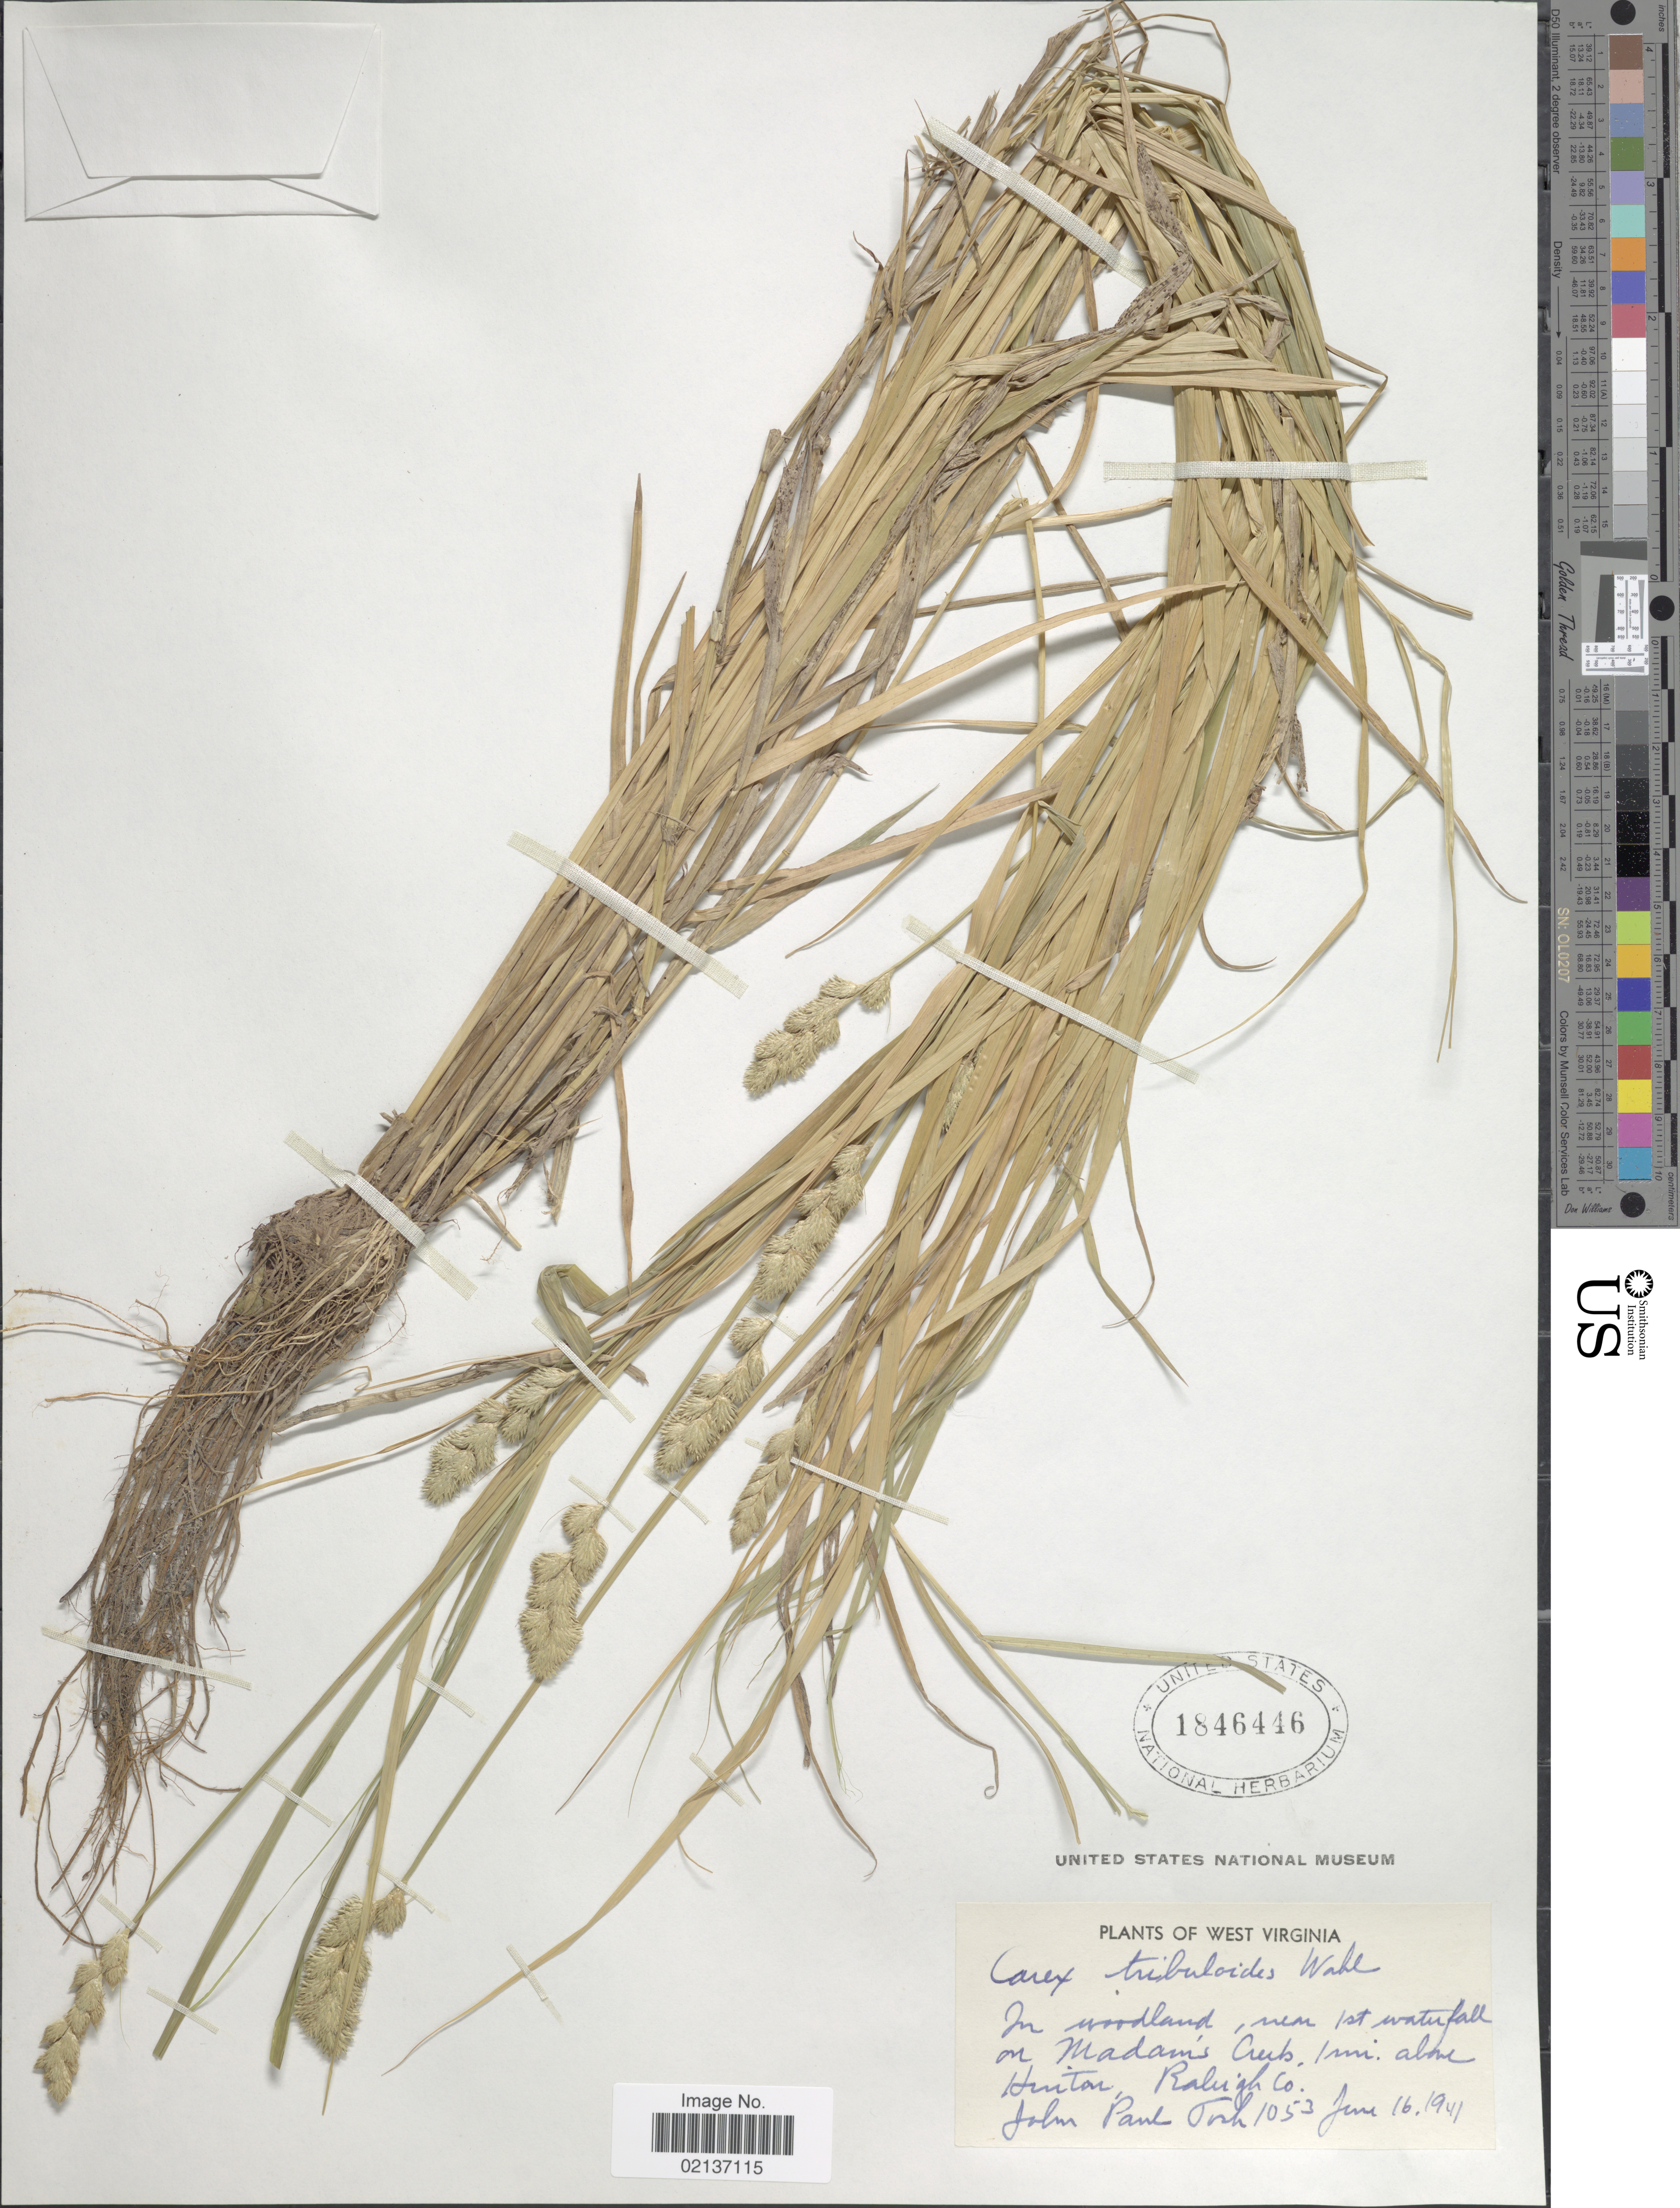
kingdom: Plantae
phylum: Tracheophyta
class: Liliopsida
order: Poales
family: Cyperaceae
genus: Carex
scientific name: Carex tribuloides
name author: Wahlenb.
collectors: J. Tosh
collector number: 1053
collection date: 1941-06-16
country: United States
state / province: West Virginia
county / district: Raleigh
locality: In woodland, near 1st waterfall on Madam's Creek, 1 mi. above Hinton,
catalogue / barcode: US 1846446